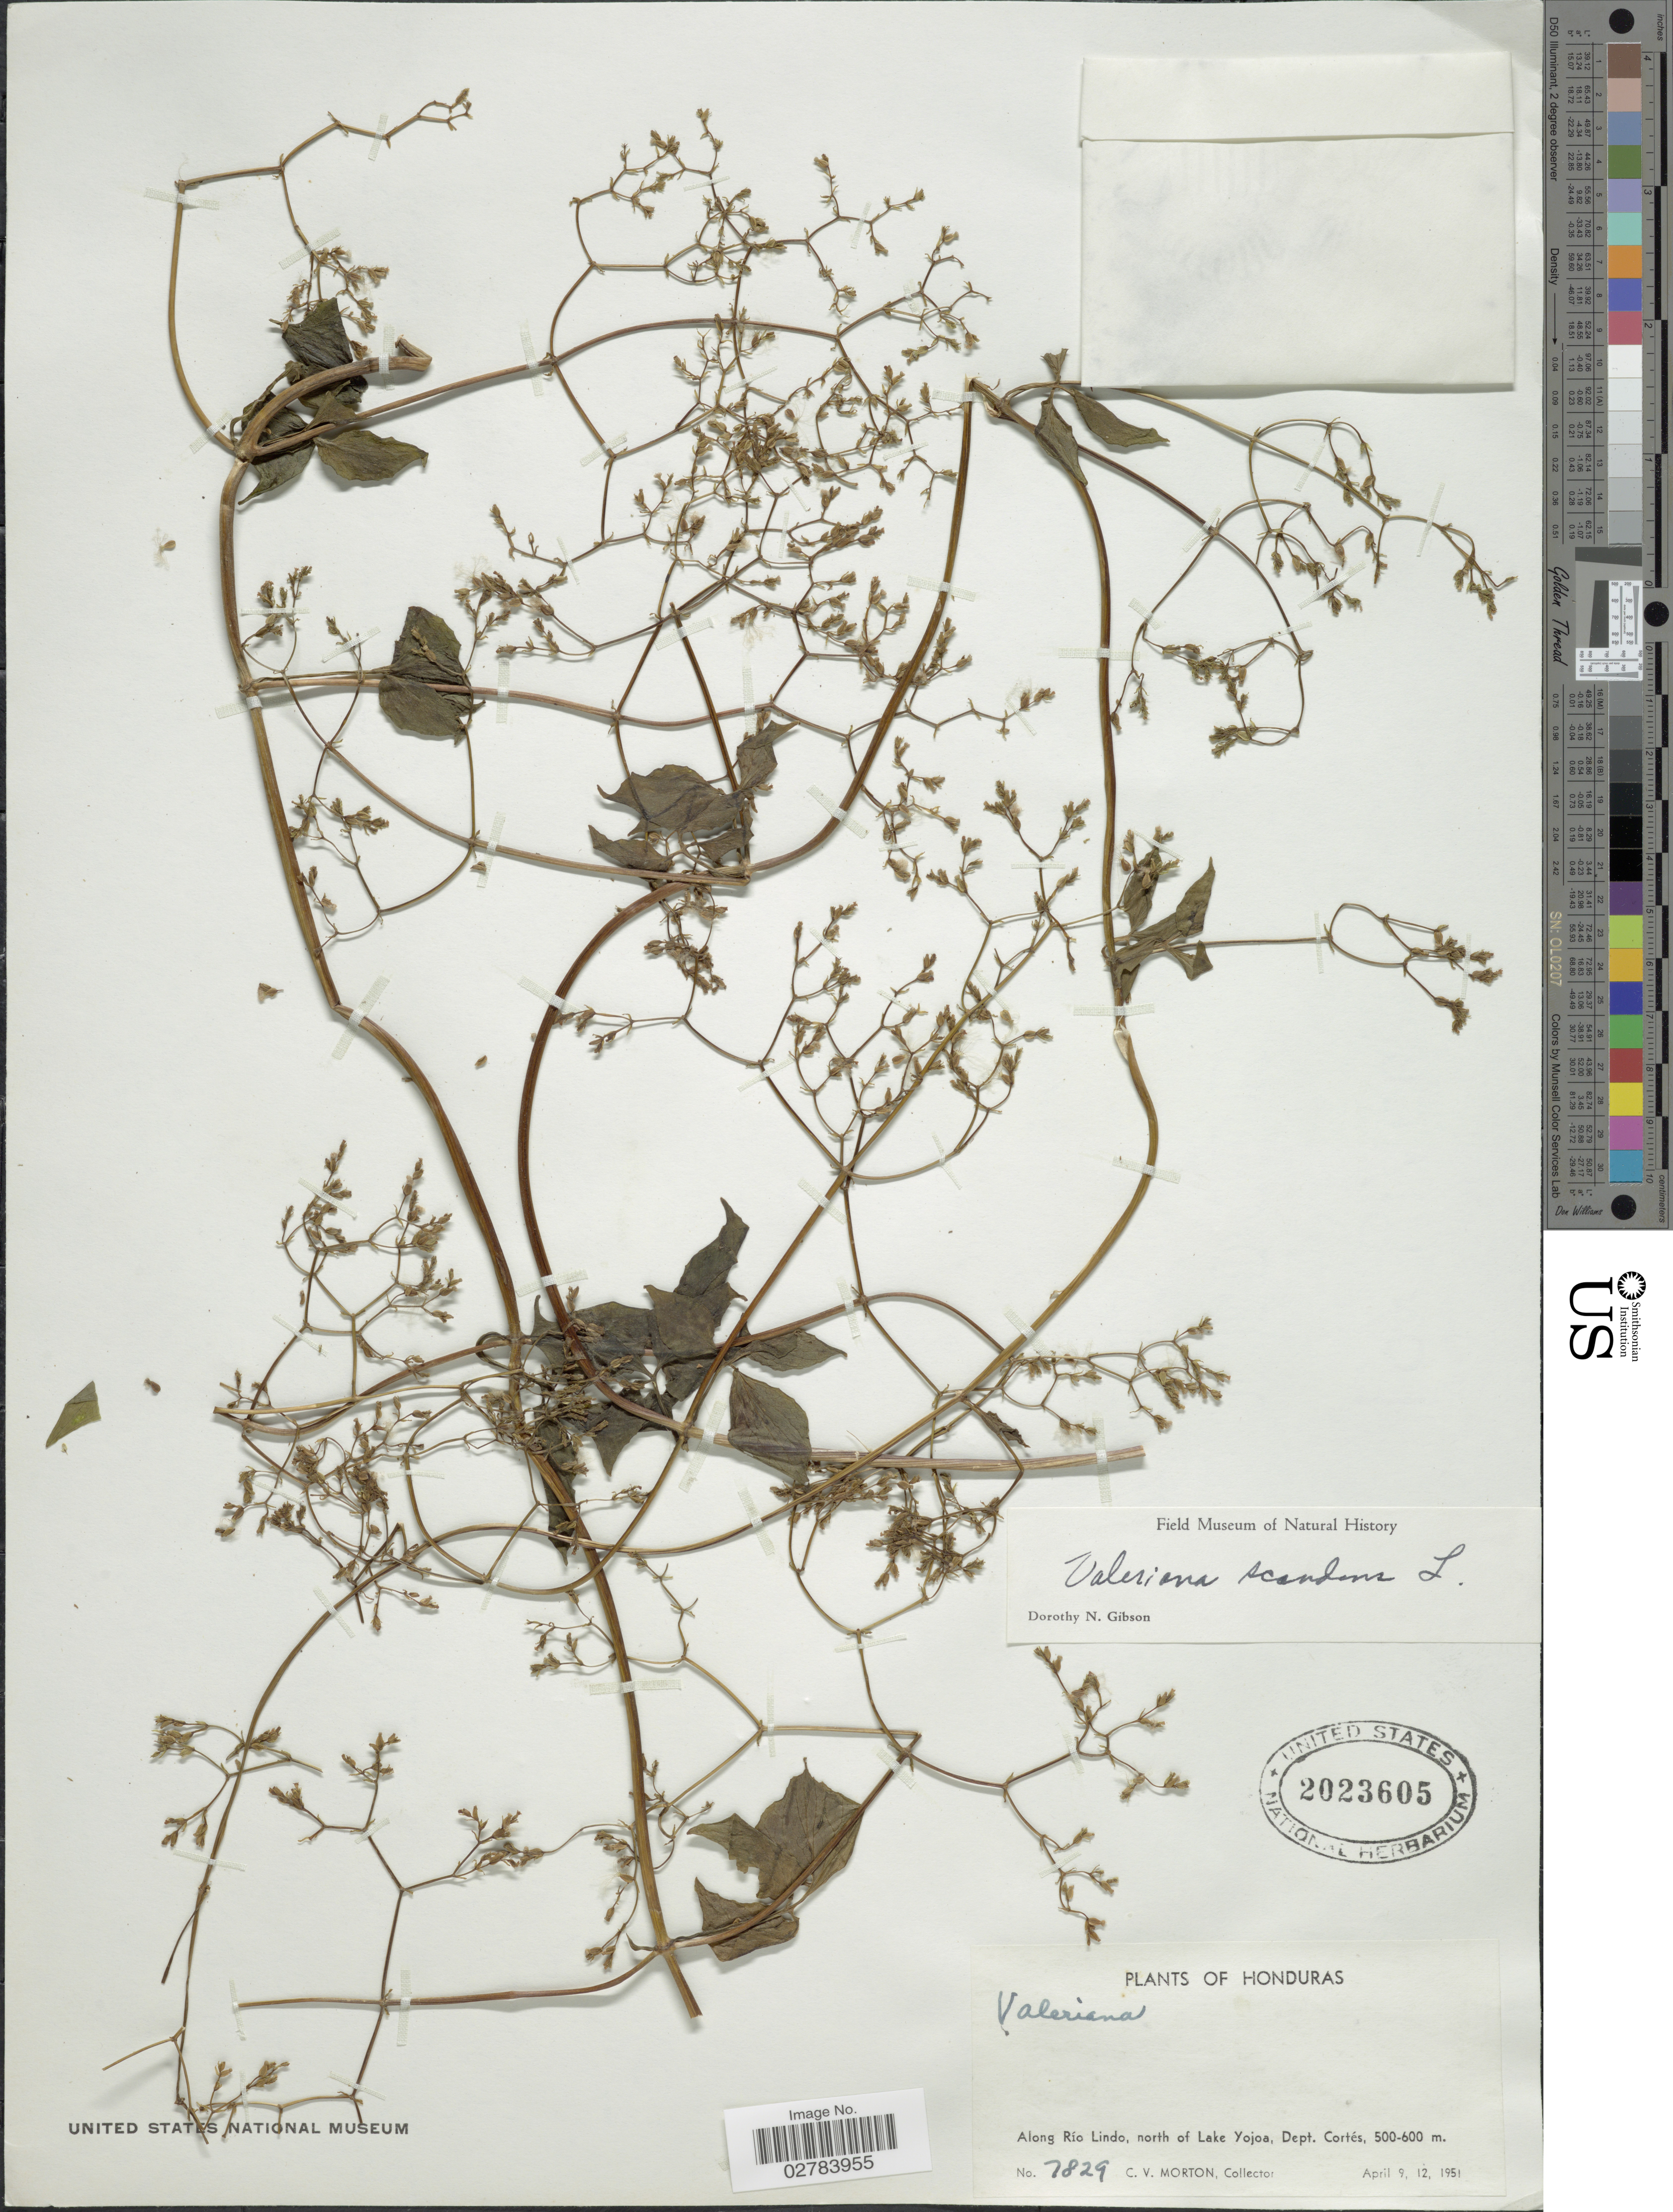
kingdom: Plantae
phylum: Tracheophyta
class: Magnoliopsida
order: Dipsacales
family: Caprifoliaceae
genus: Valeriana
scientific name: Valeriana scandens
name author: L.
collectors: C. V. Morton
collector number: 7829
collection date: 1951-04-09/1951-04-12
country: Honduras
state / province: Cortés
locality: Along Río Lindo, north of Lake Yojoa, Dept. Cortés.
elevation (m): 500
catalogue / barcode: US 2023605